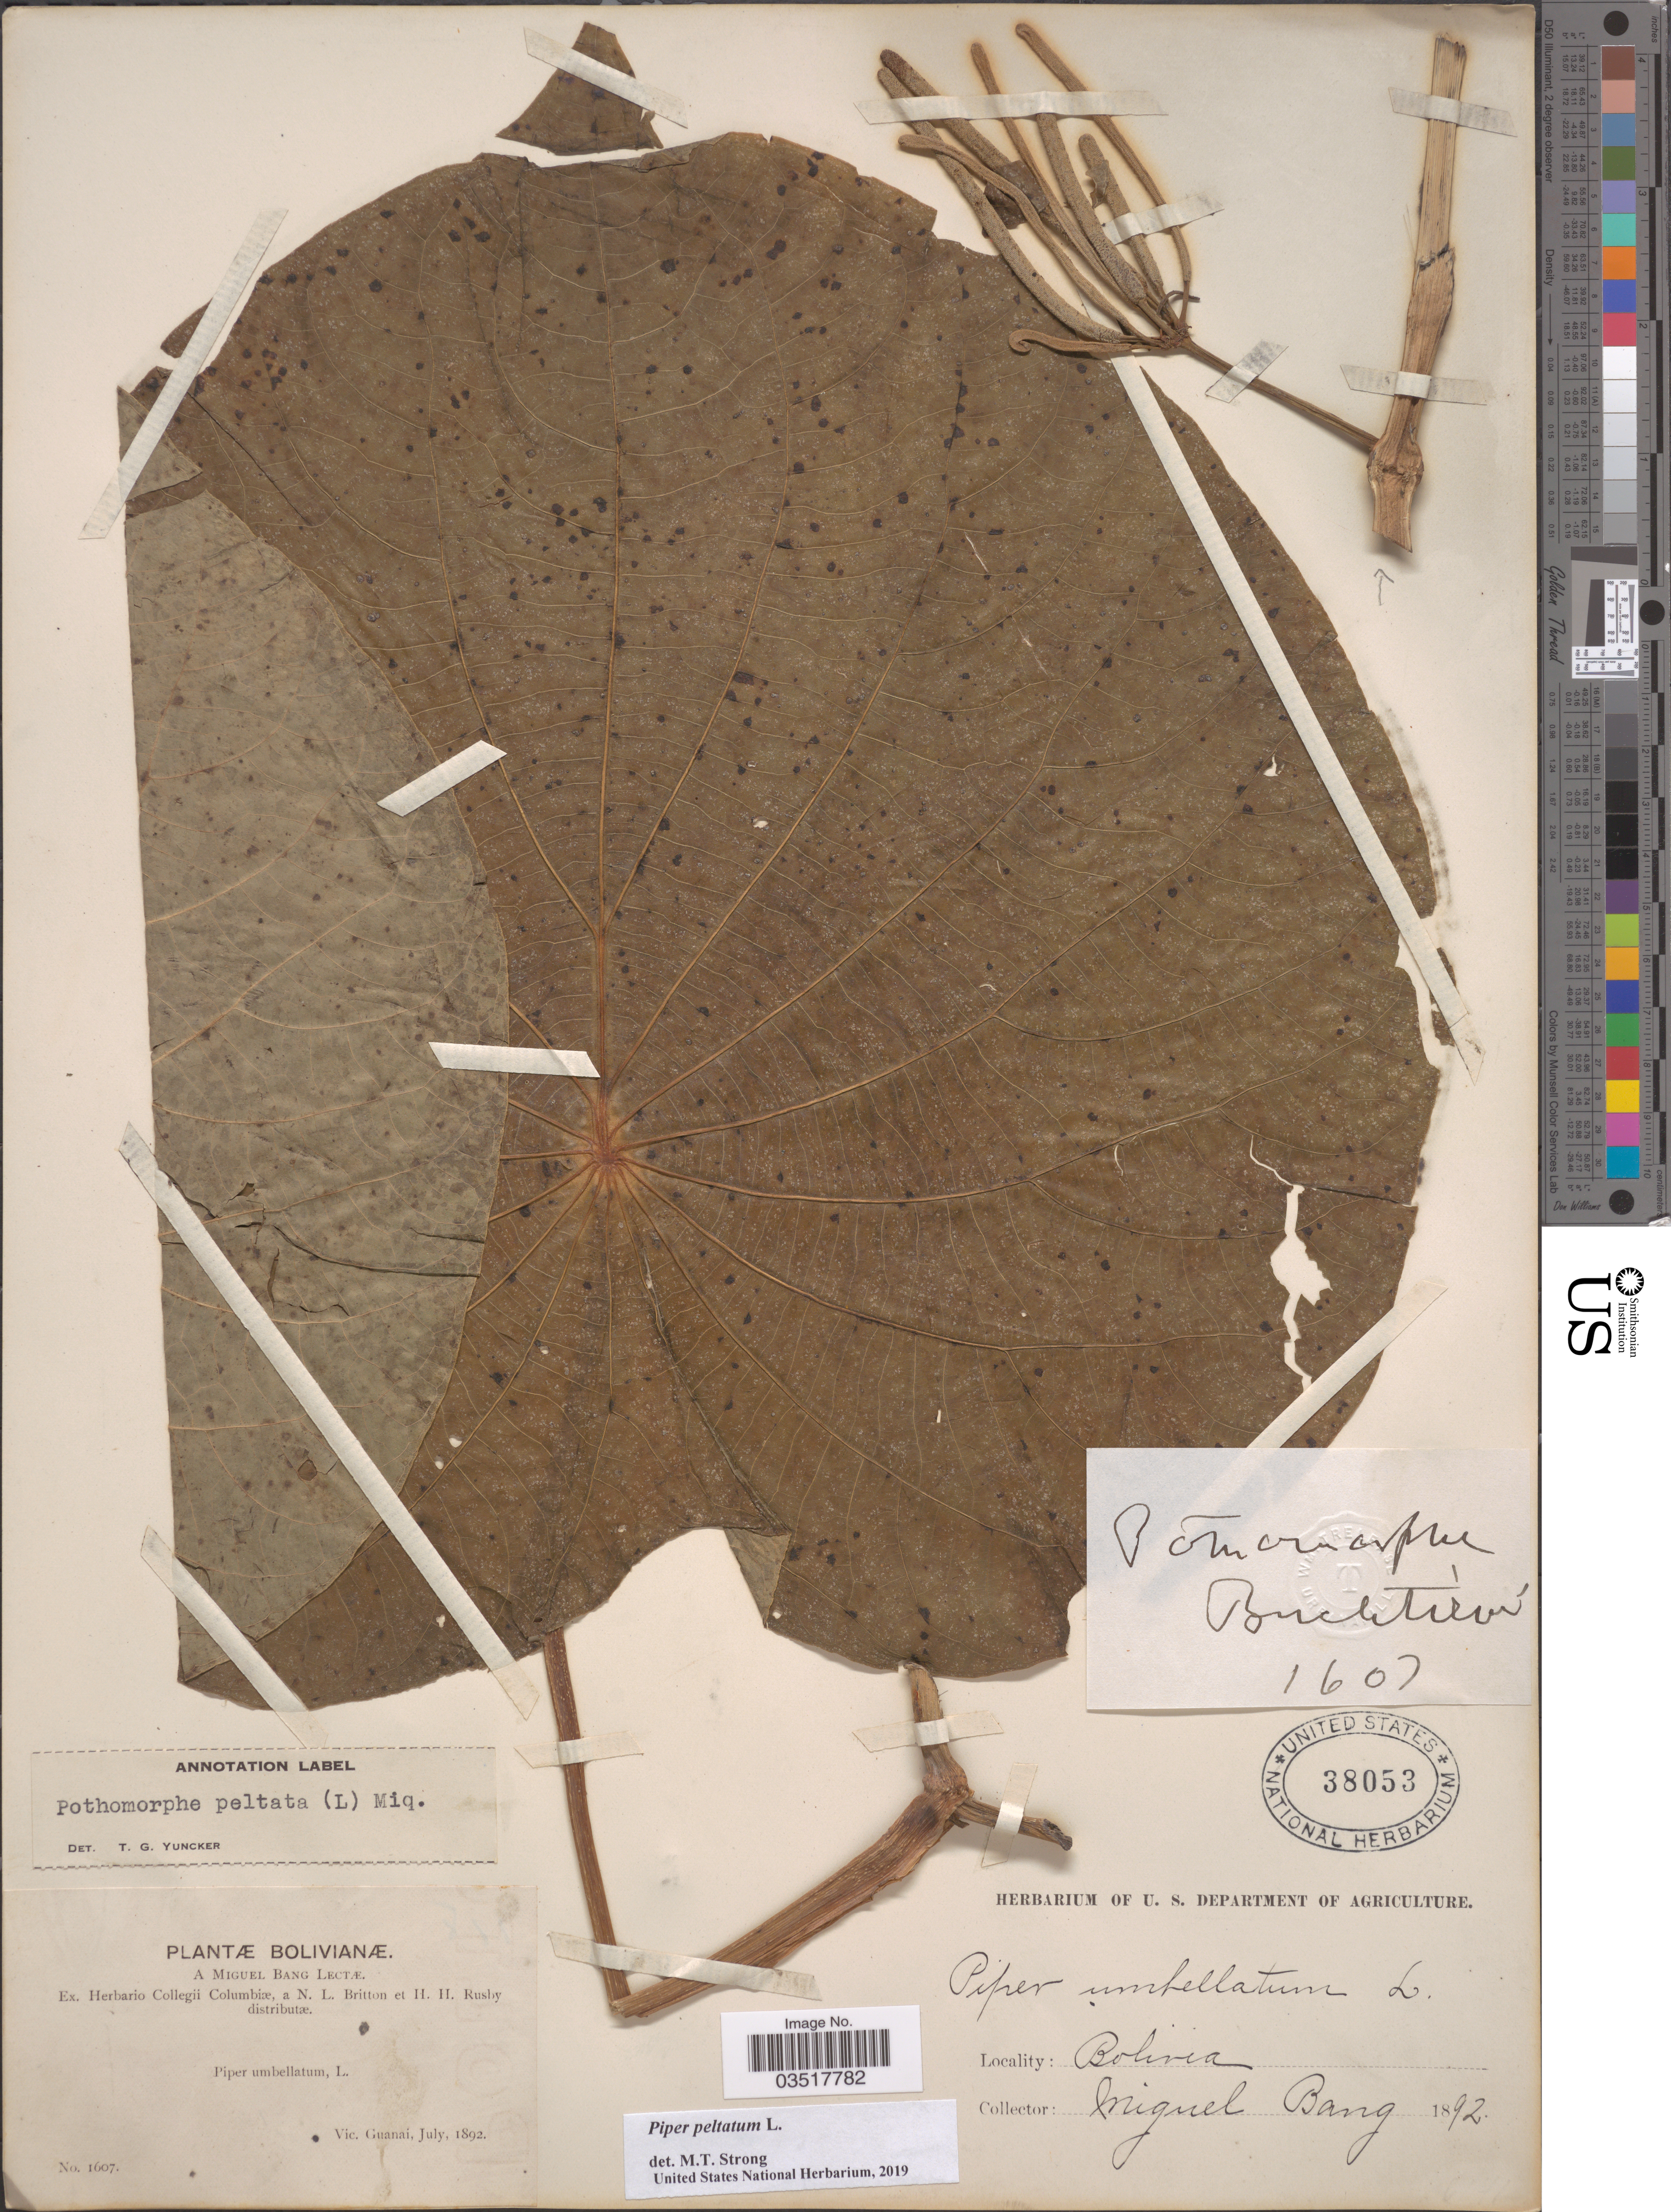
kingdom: Plantae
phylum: Tracheophyta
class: Magnoliopsida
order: Piperales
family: Piperaceae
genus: Piper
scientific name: Piper peltatum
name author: L.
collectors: M. Bang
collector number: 1607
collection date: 1892-07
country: Bolivia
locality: Vic. Guanai.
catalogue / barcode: US 38053